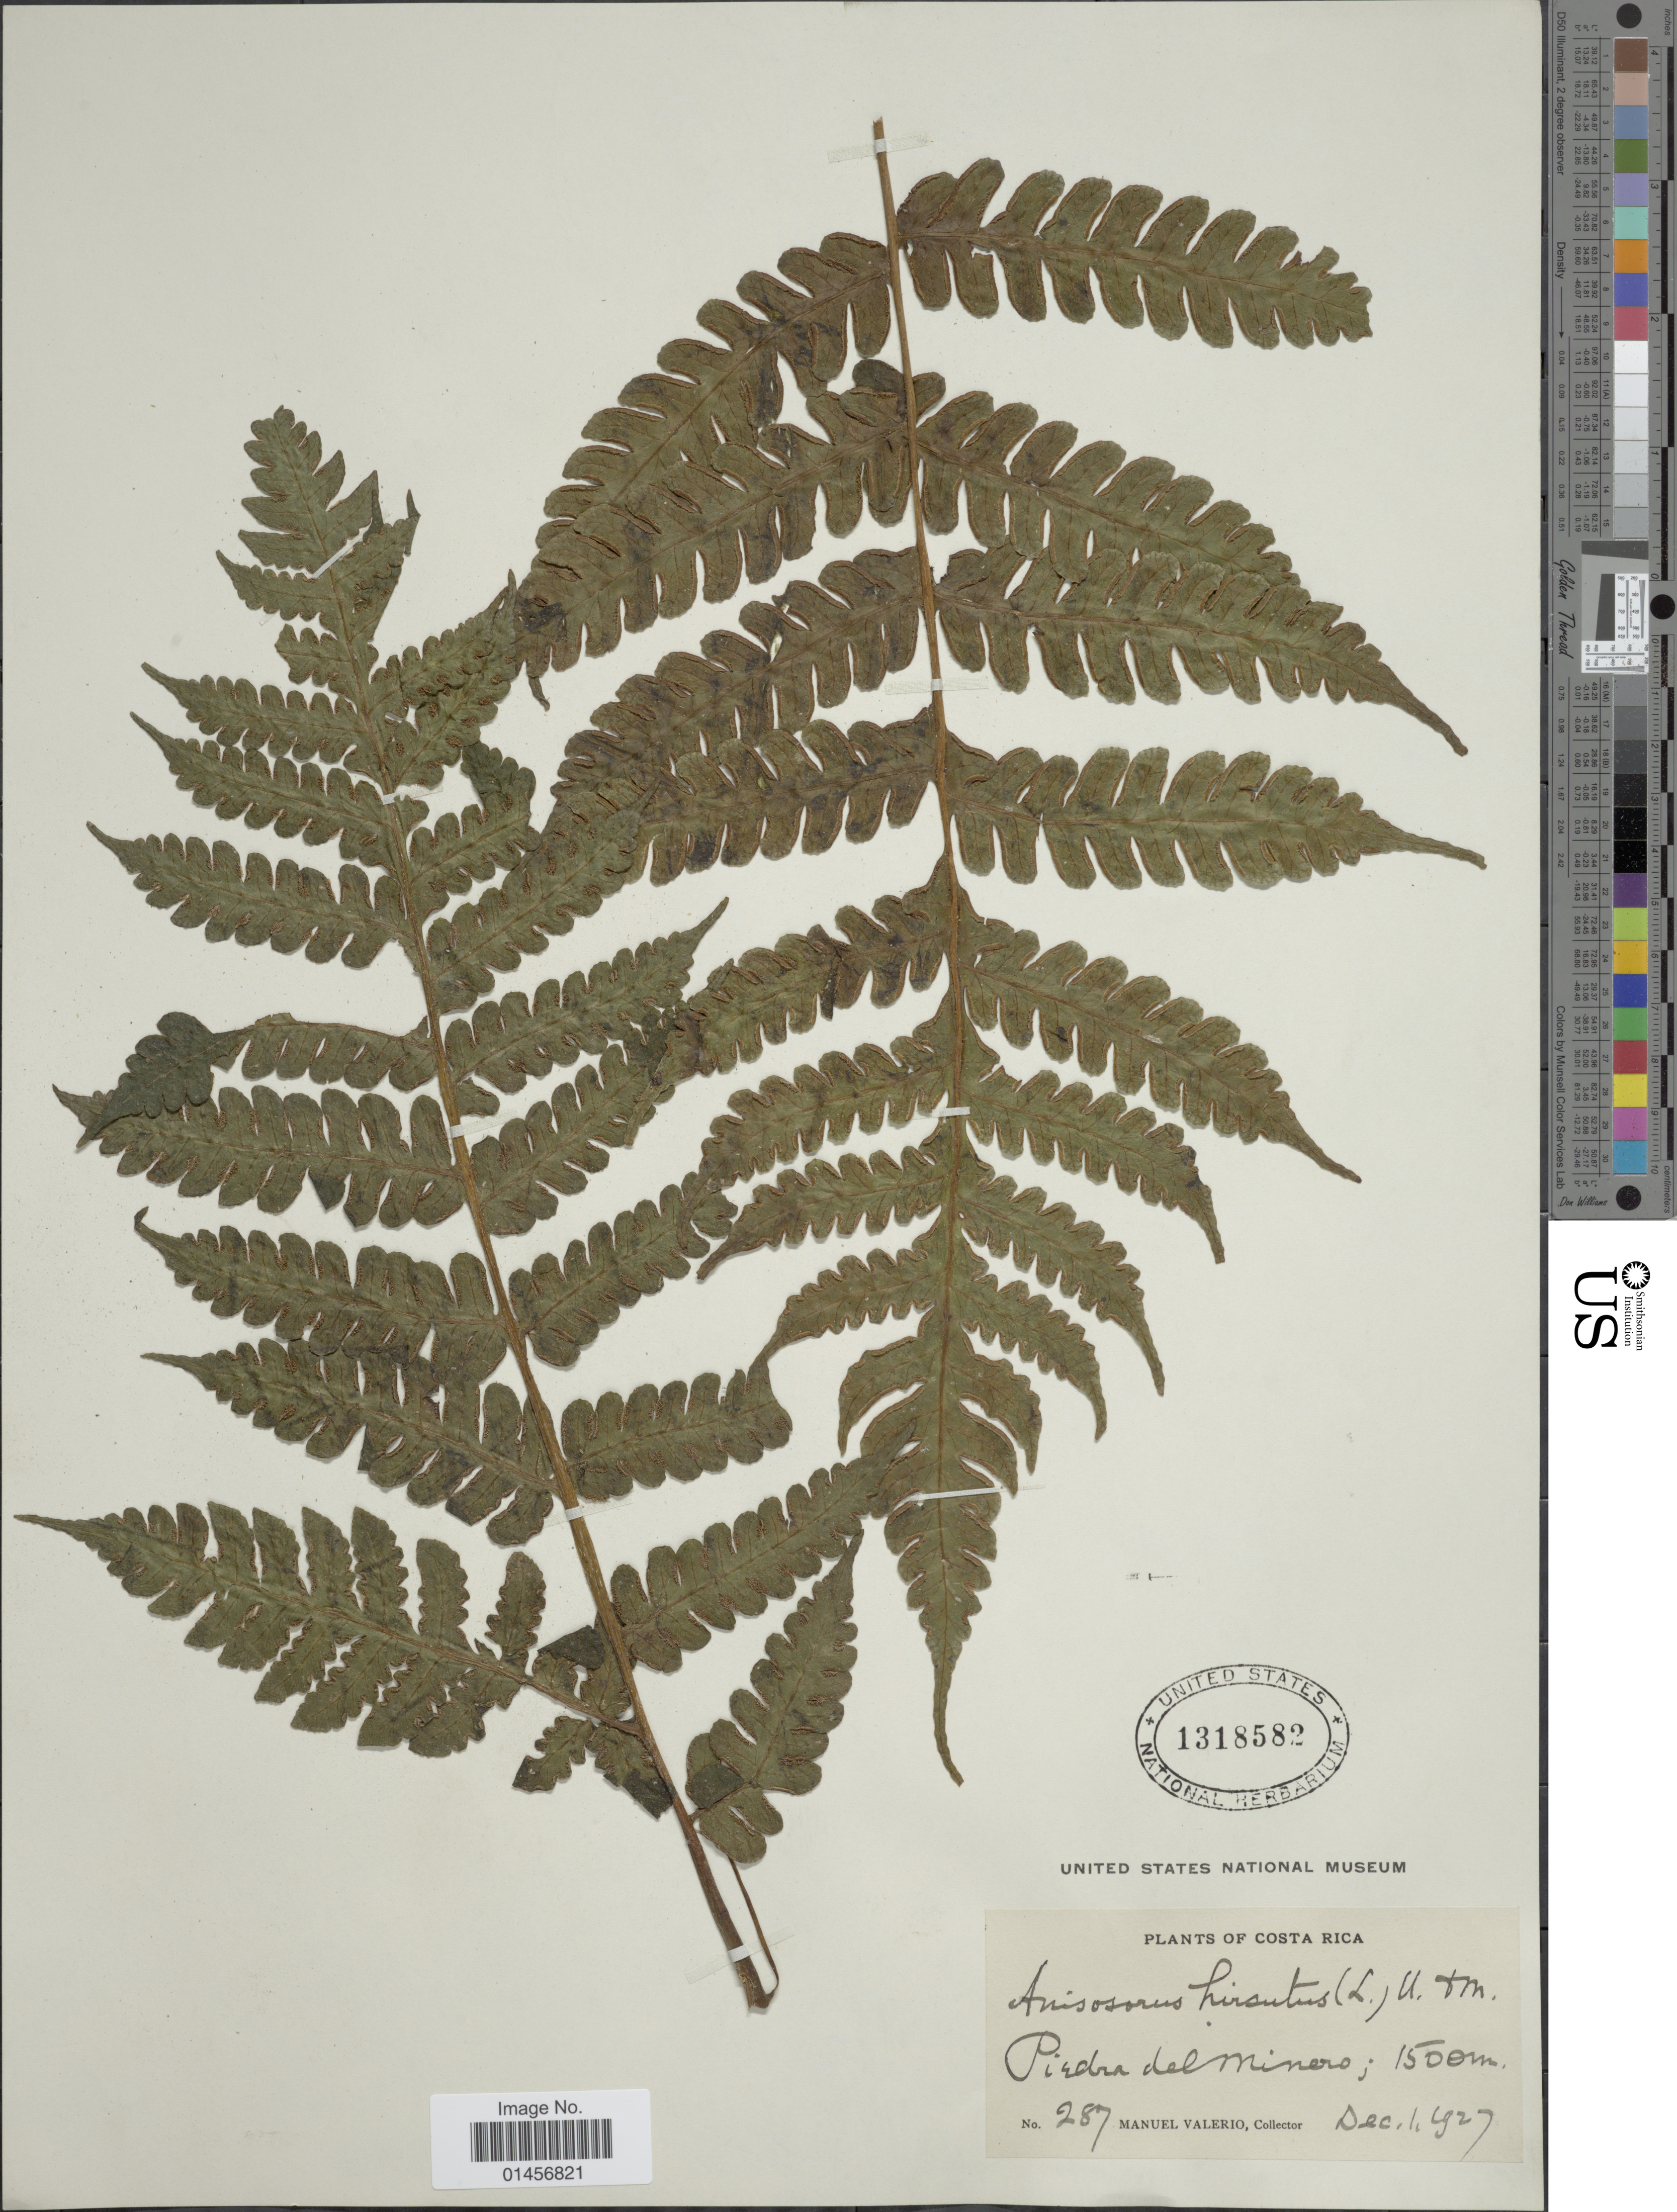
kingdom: Plantae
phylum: Tracheophyta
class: Polypodiopsida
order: Polypodiales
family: Lonchitidaceae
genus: Lonchitis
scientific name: Lonchitis hirsuta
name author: L.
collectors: M. Valerio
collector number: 287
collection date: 1927-12-01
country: Costa Rica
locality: Piedra del Minero.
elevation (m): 1500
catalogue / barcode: US 1318582